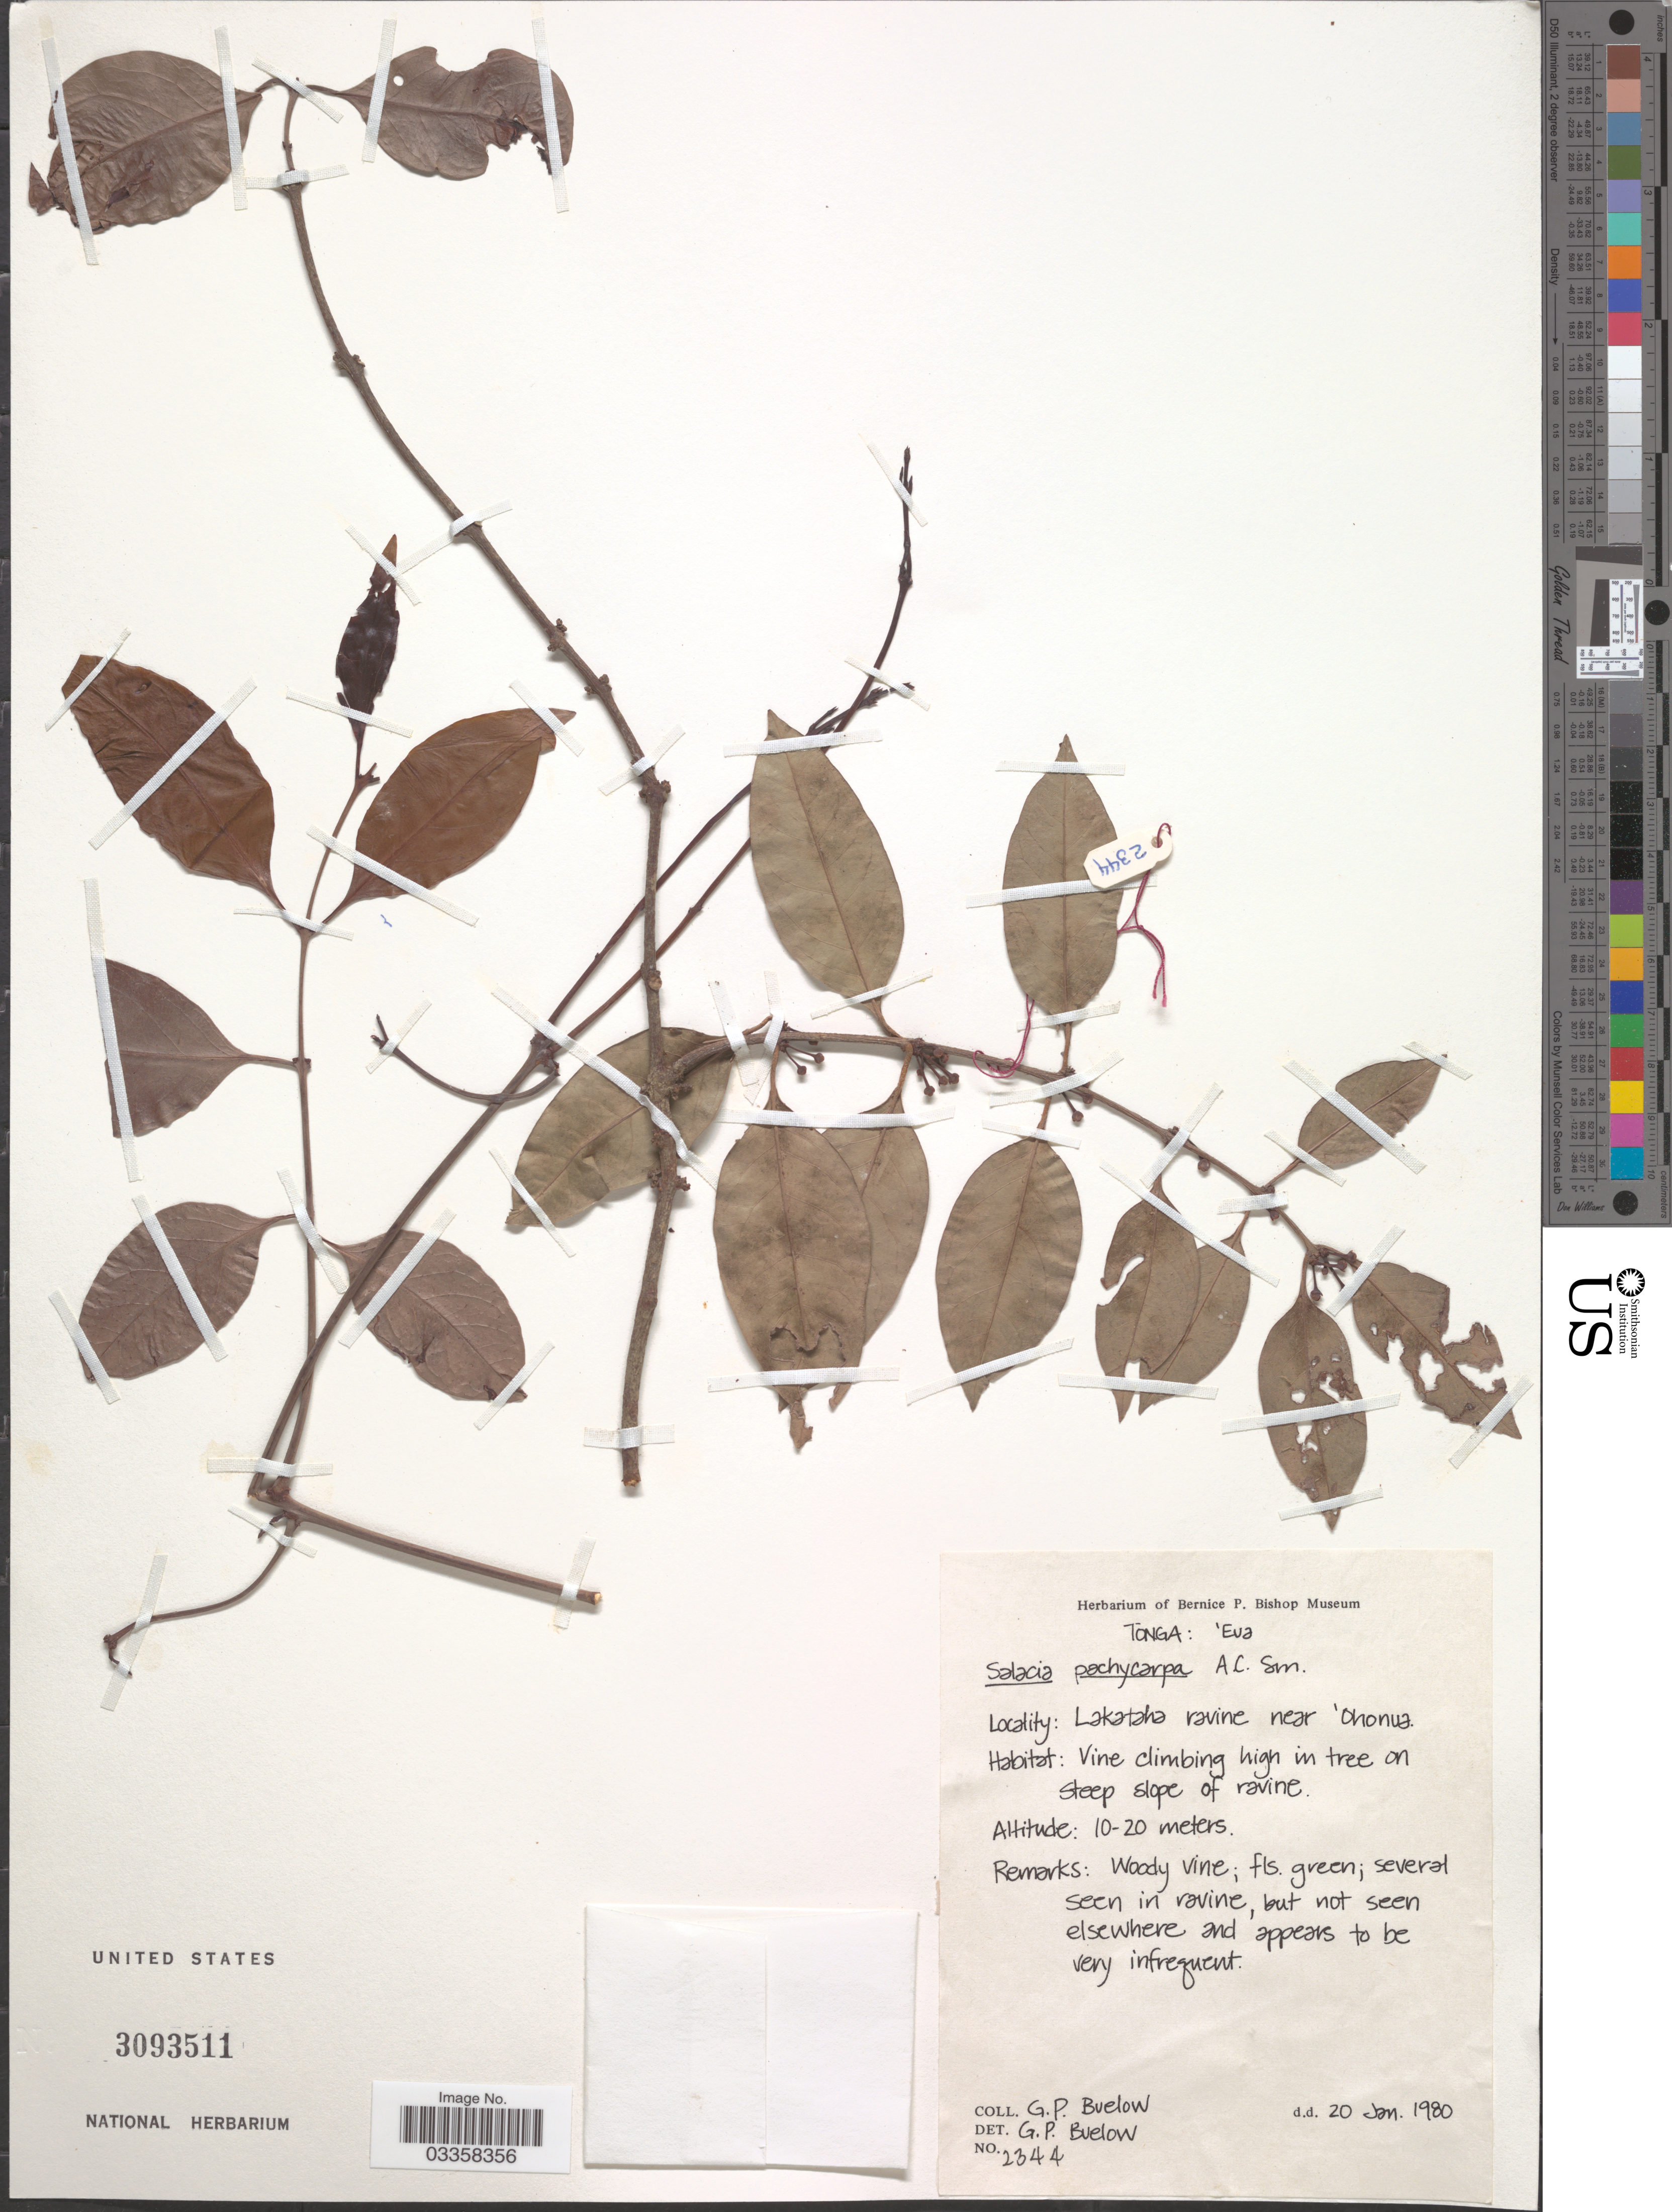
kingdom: Plantae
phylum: Tracheophyta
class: Magnoliopsida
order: Celastrales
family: Celastraceae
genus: Salacia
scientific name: Salacia pachycarpa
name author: A.C. Sm.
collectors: G. Buelow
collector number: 2344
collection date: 1980-01-20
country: Tonga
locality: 'Eua. Lakataha ravine near 'Ohonua.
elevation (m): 10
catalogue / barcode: US 3093511